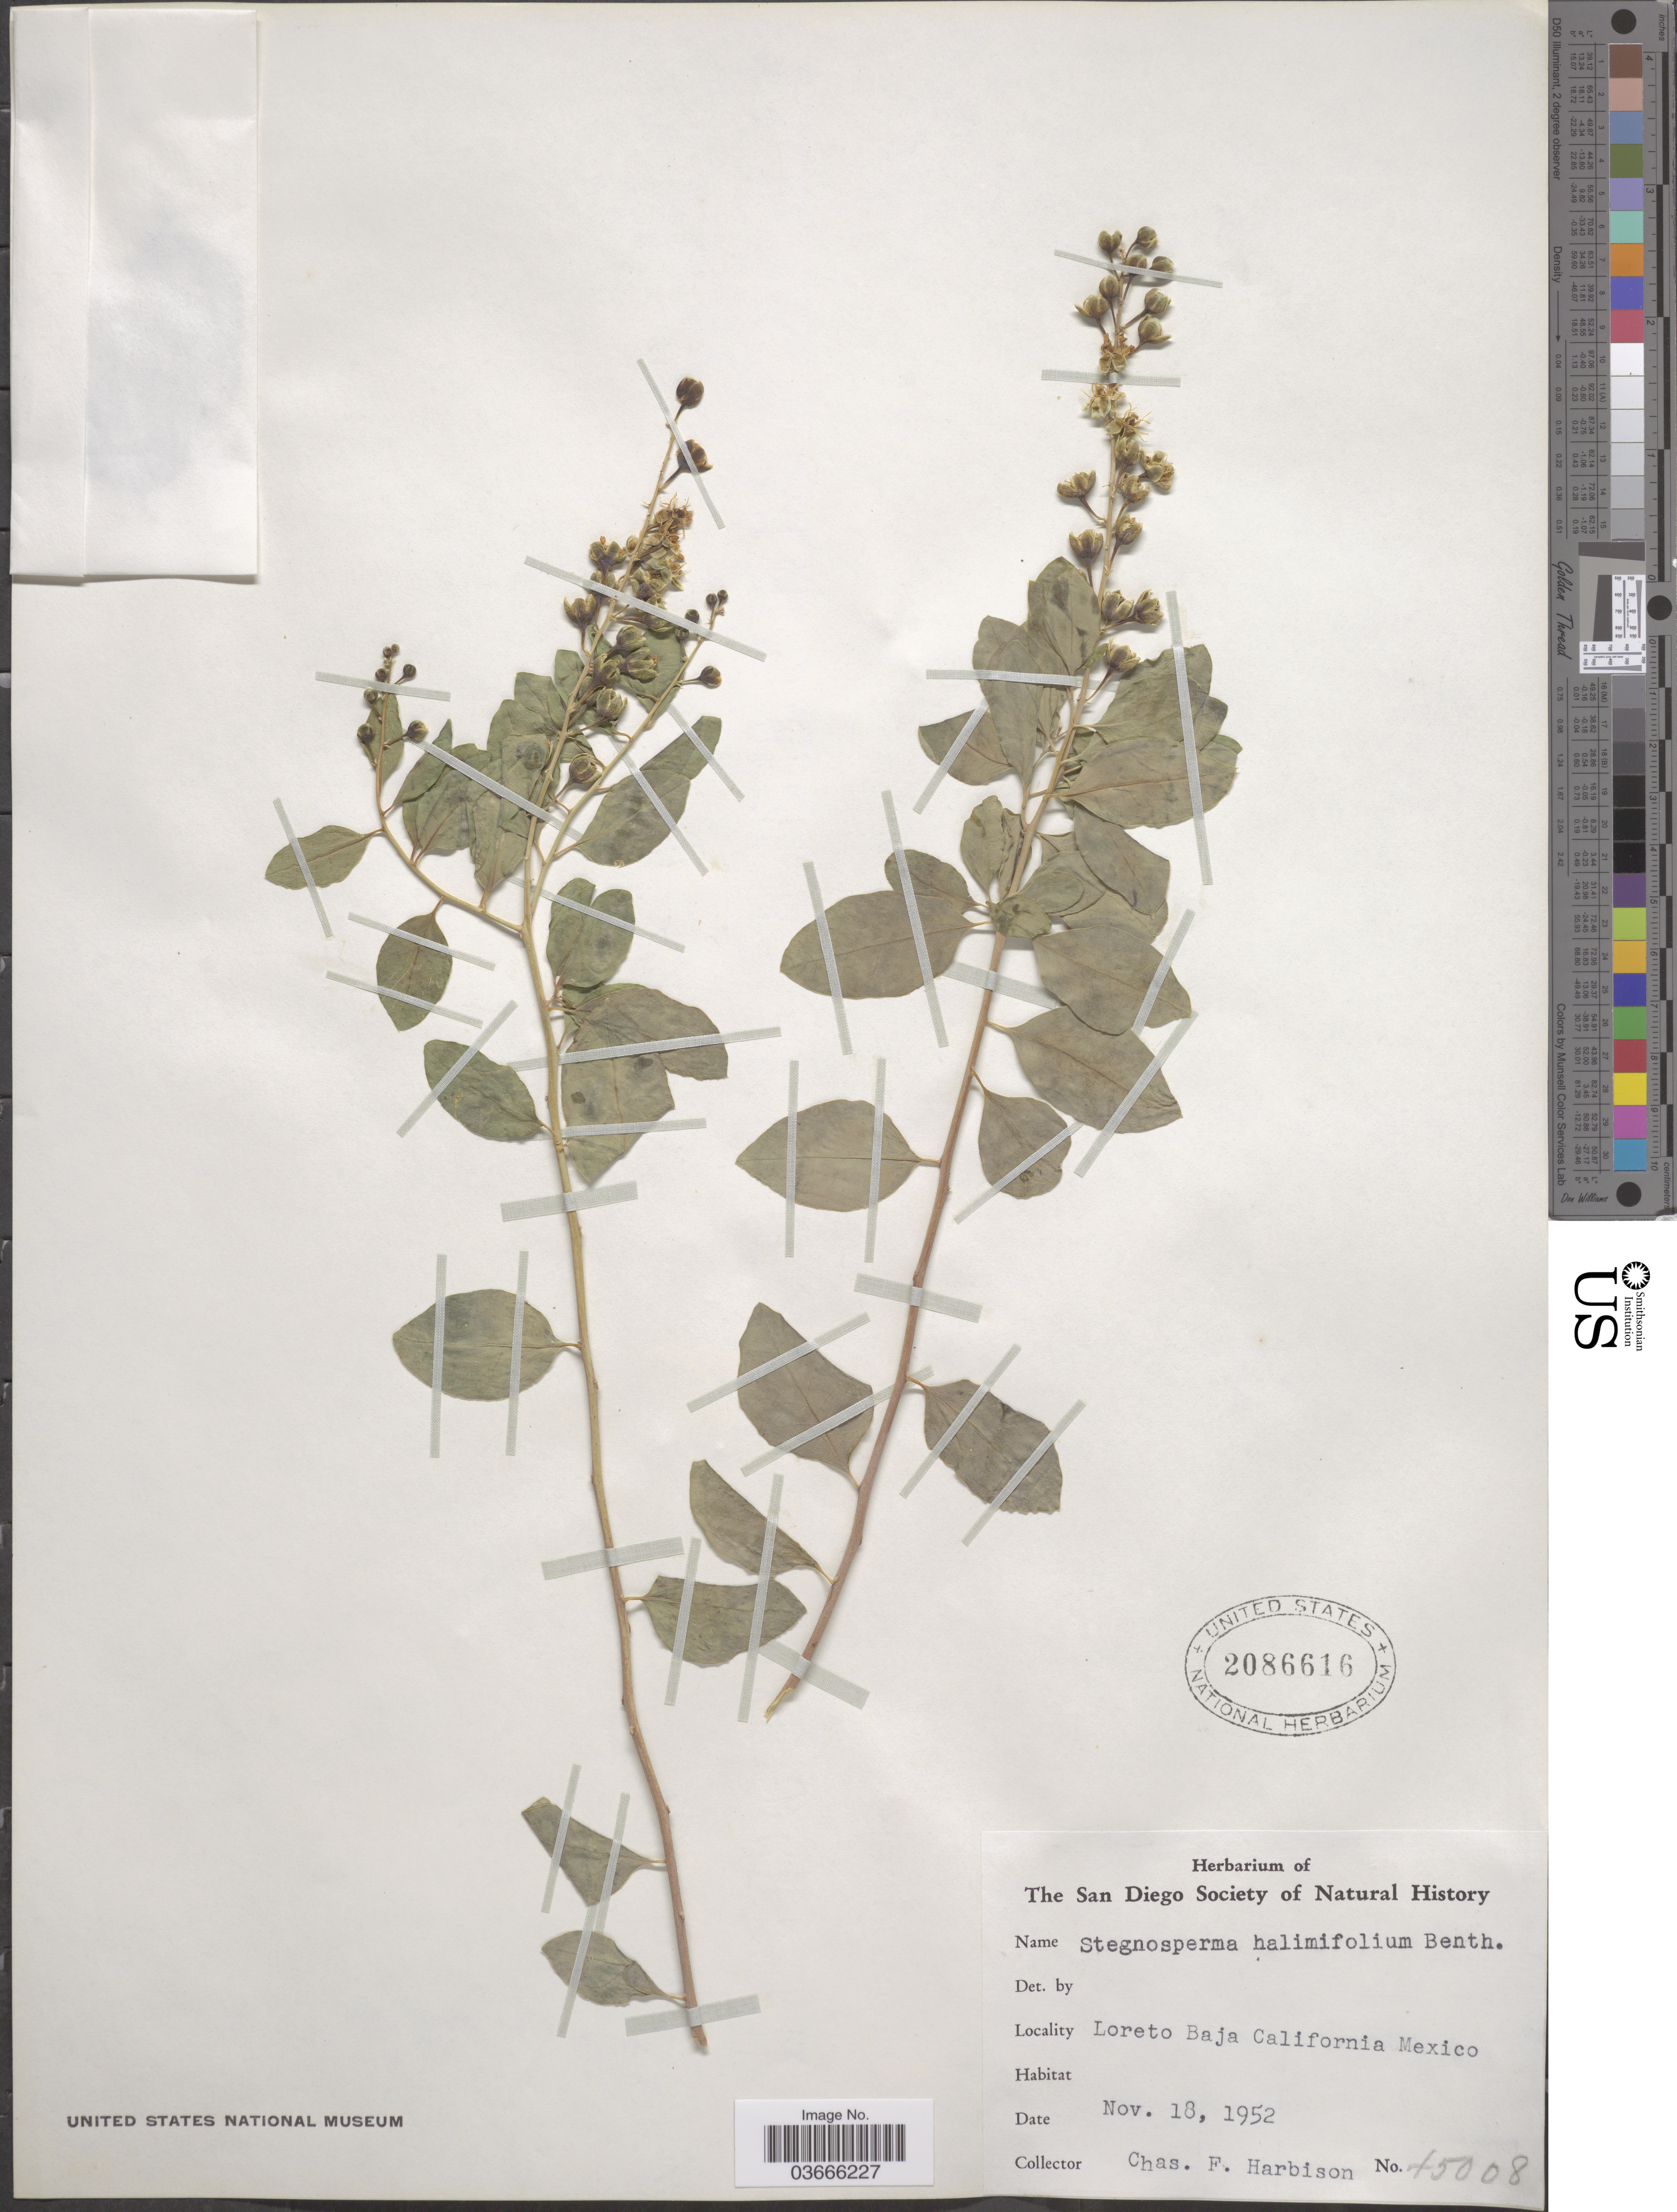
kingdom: Plantae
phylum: Tracheophyta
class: Magnoliopsida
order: Caryophyllales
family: Stegnospermataceae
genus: Stegnosperma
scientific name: Stegnosperma halimifolium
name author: Benth.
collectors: C. F. Harbison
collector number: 45008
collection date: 1952-11-18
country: Mexico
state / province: Baja California Sur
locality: Loreto Baja California.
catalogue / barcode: US 2086616